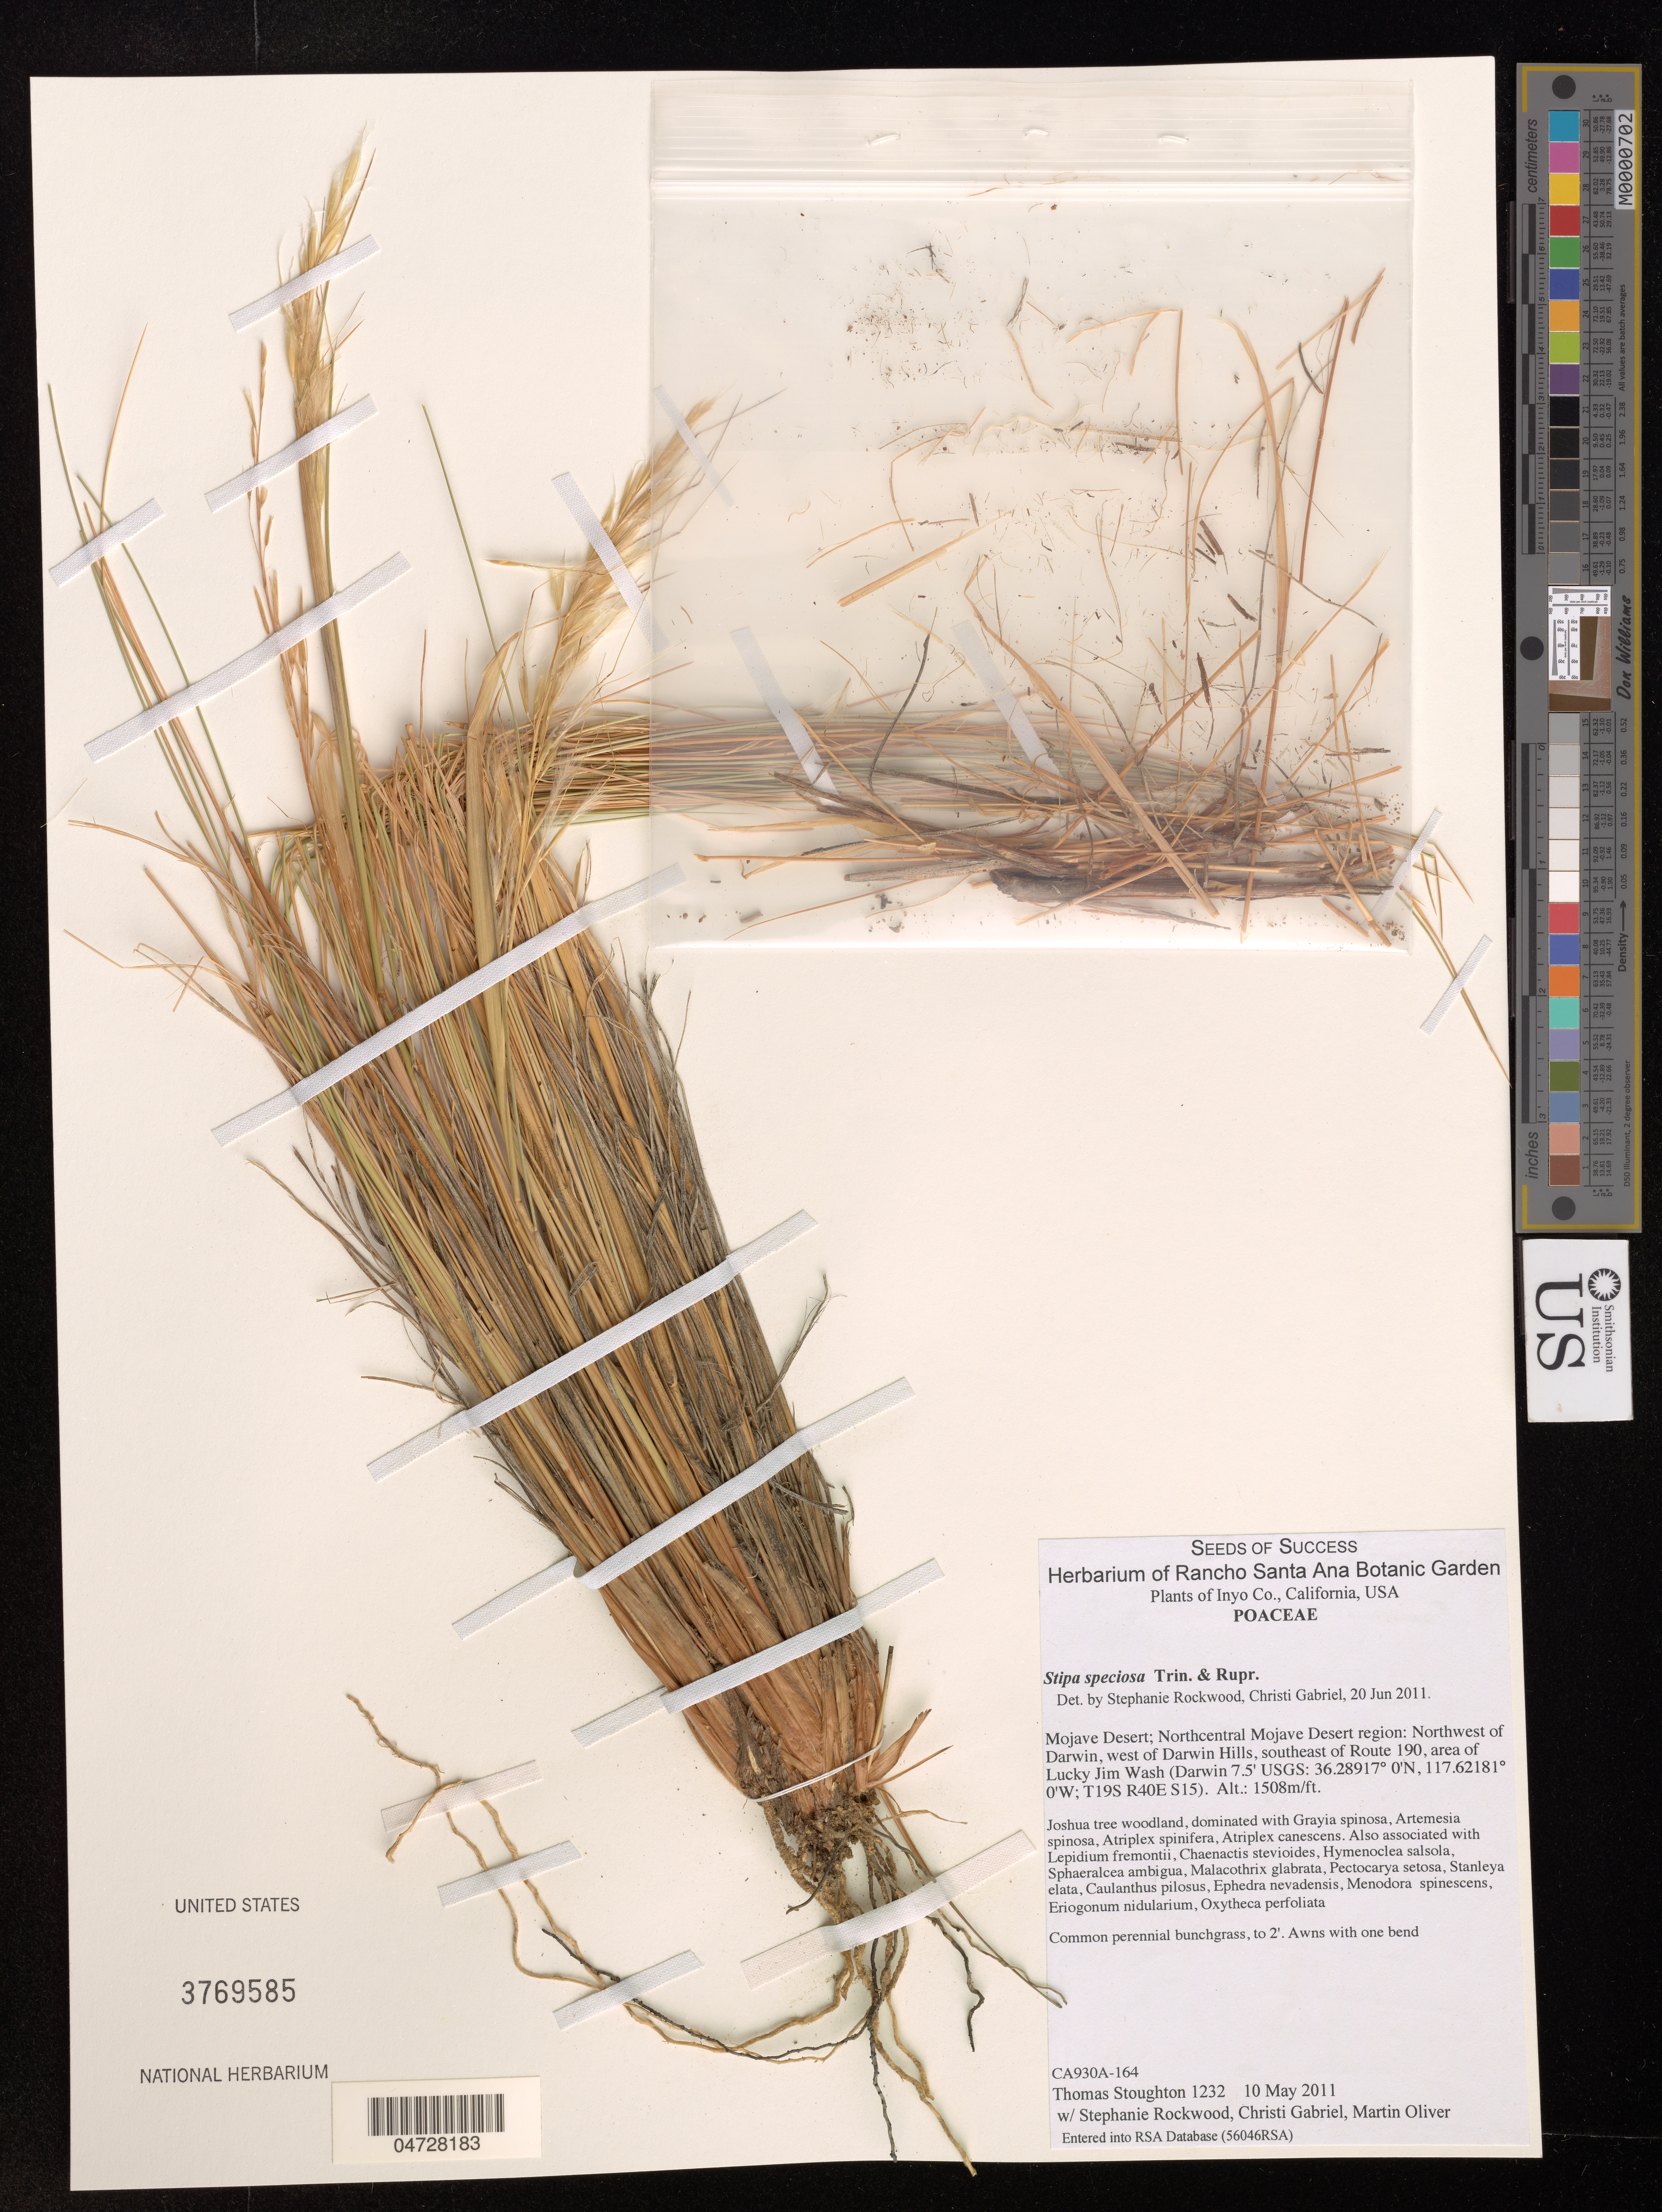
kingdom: Plantae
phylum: Tracheophyta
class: Liliopsida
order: Poales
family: Poaceae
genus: Stipa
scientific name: Stipa speciosa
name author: Trin. & Rupr.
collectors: T. Stoughton, S. Rockwood & M. Oliver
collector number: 1232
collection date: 2011-05-10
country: United States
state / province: California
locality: Mojave Desert; Northcentral Mojave Desert region: Northwest of Darwin, west of Darwin Hills, southeast of Route 190, area of Lucky Jim Wash.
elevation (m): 1508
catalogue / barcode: US 3769585